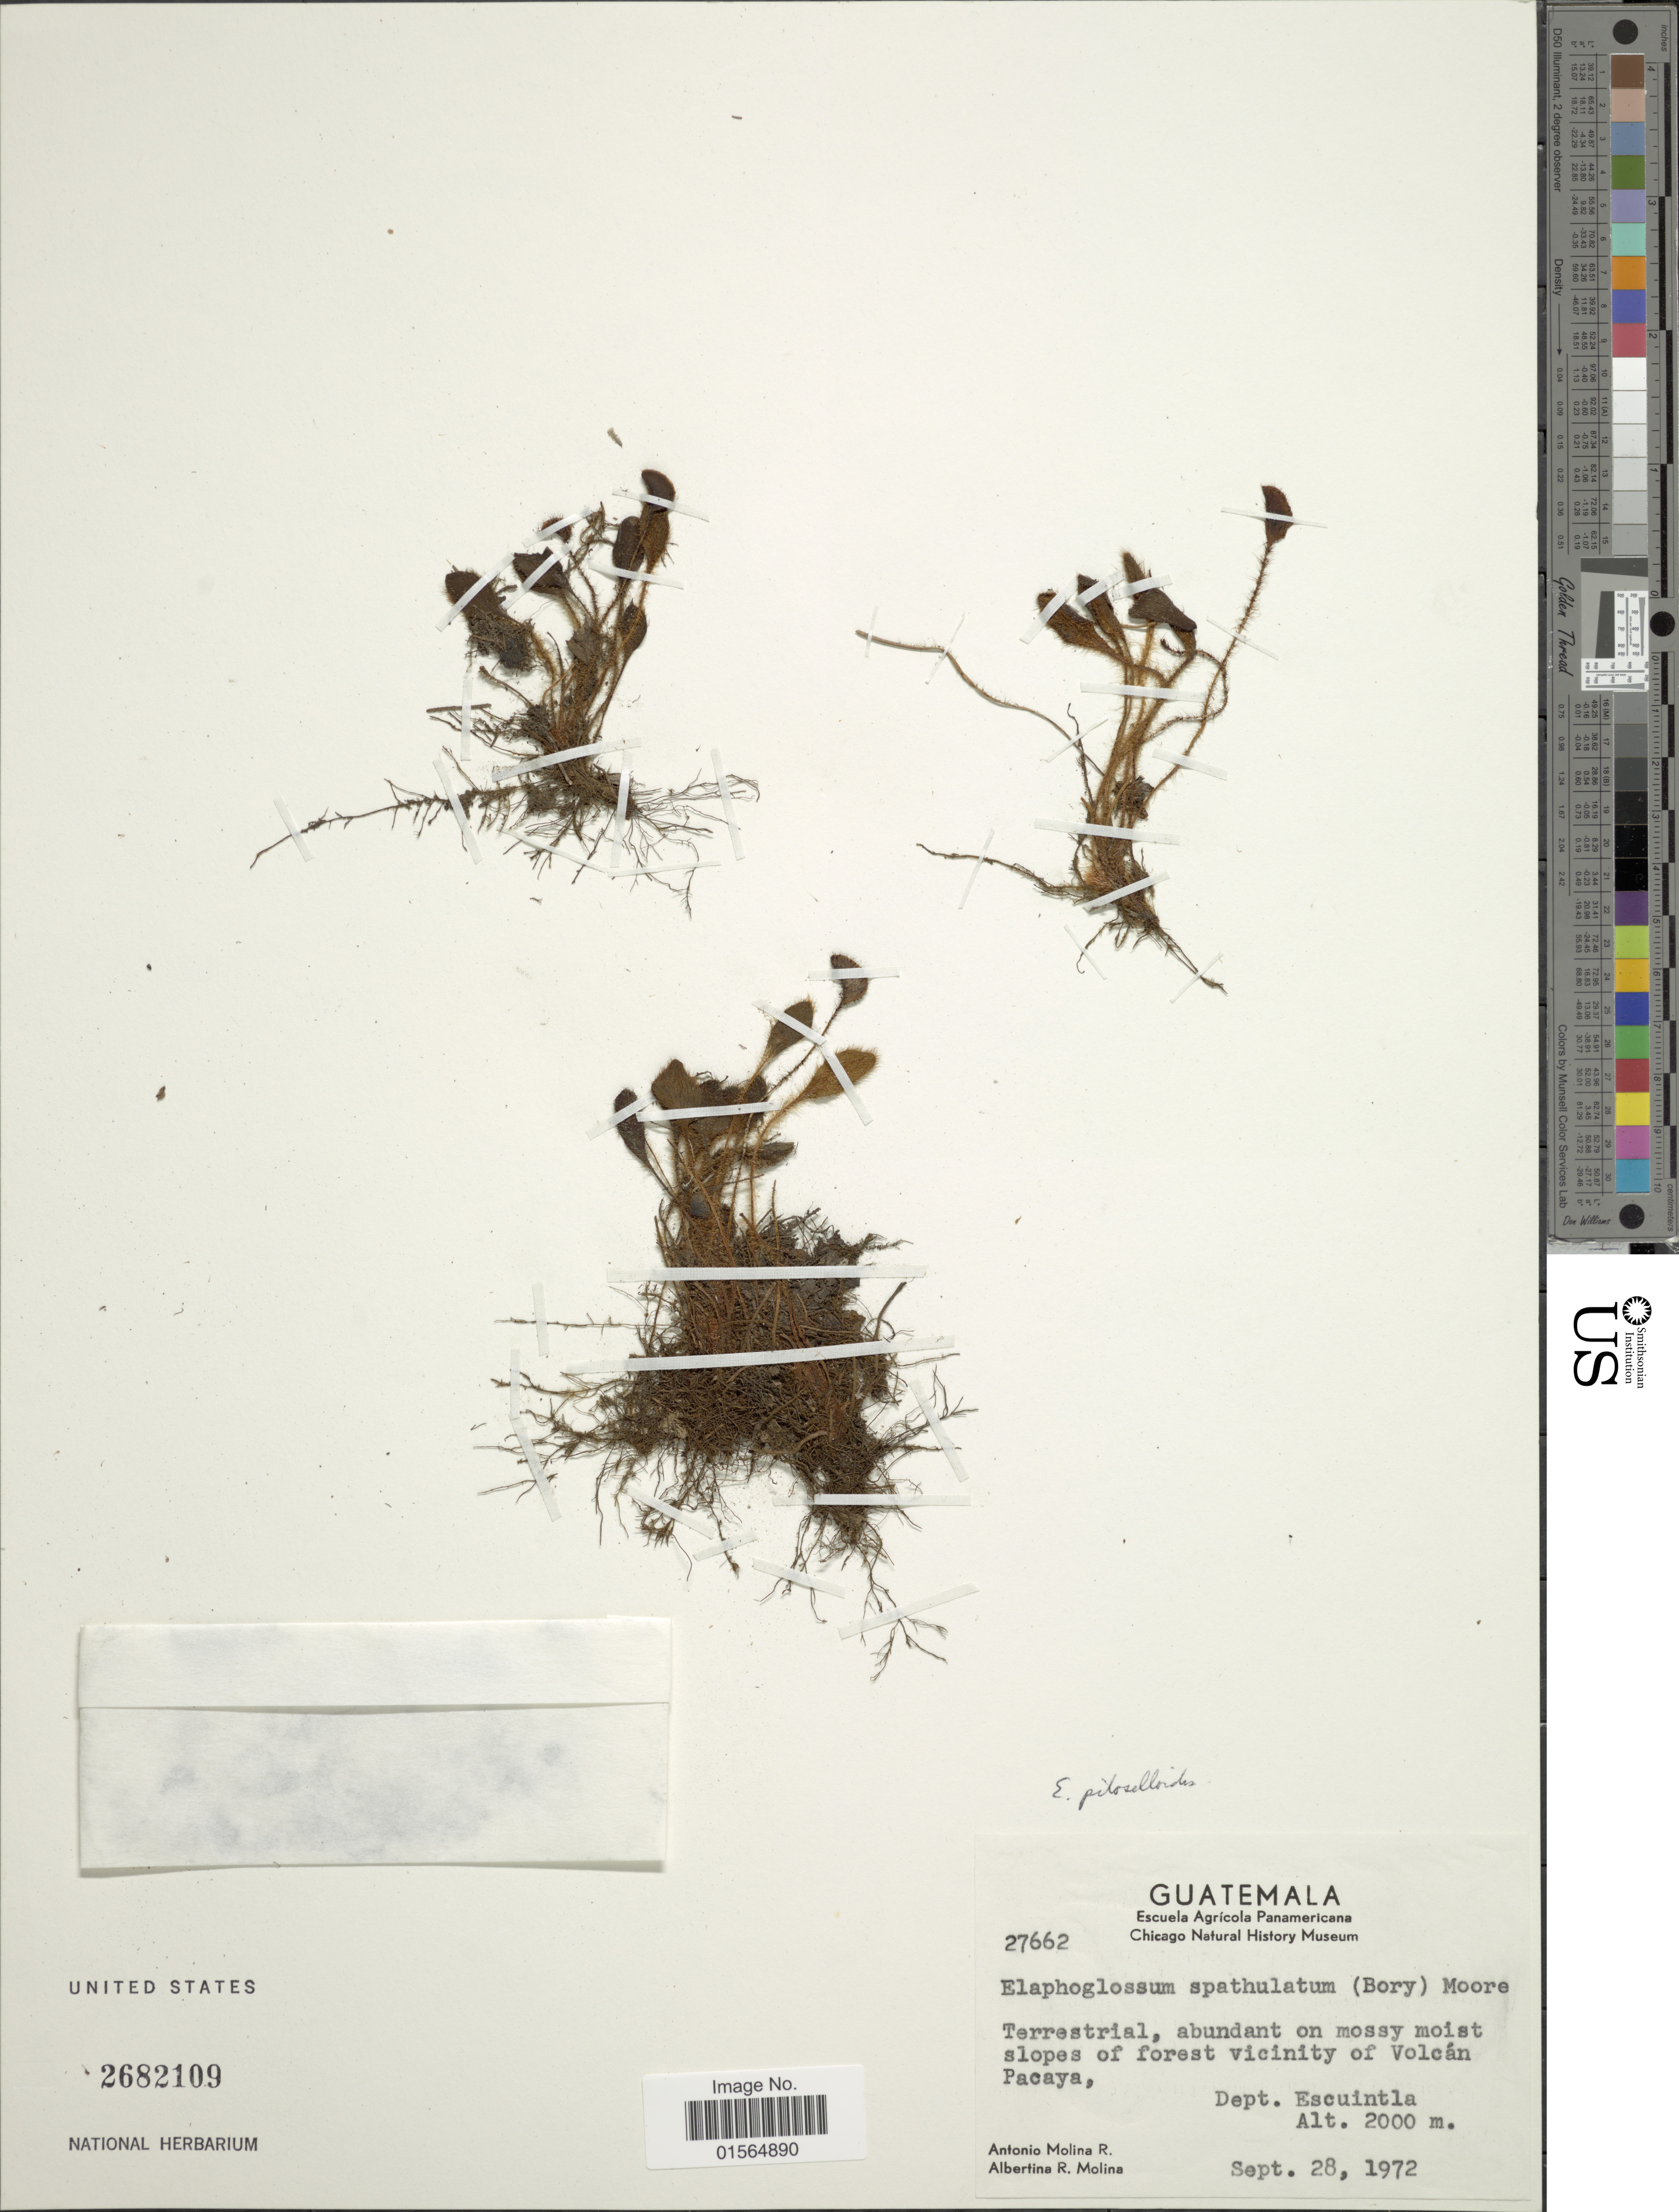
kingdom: Plantae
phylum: Tracheophyta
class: Polypodiopsida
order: Polypodiales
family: Dryopteridaceae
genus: Elaphoglossum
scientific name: Elaphoglossum piloselloides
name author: (C. Presl) T. Moore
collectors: A. Molina R. & A. R. Molina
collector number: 27662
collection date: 1972-09-28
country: Guatemala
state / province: Escuintla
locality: Terrestrial, abundant on mossy moist slopes of forest vicinity of Volcan Pacaya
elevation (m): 2000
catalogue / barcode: US 2682109